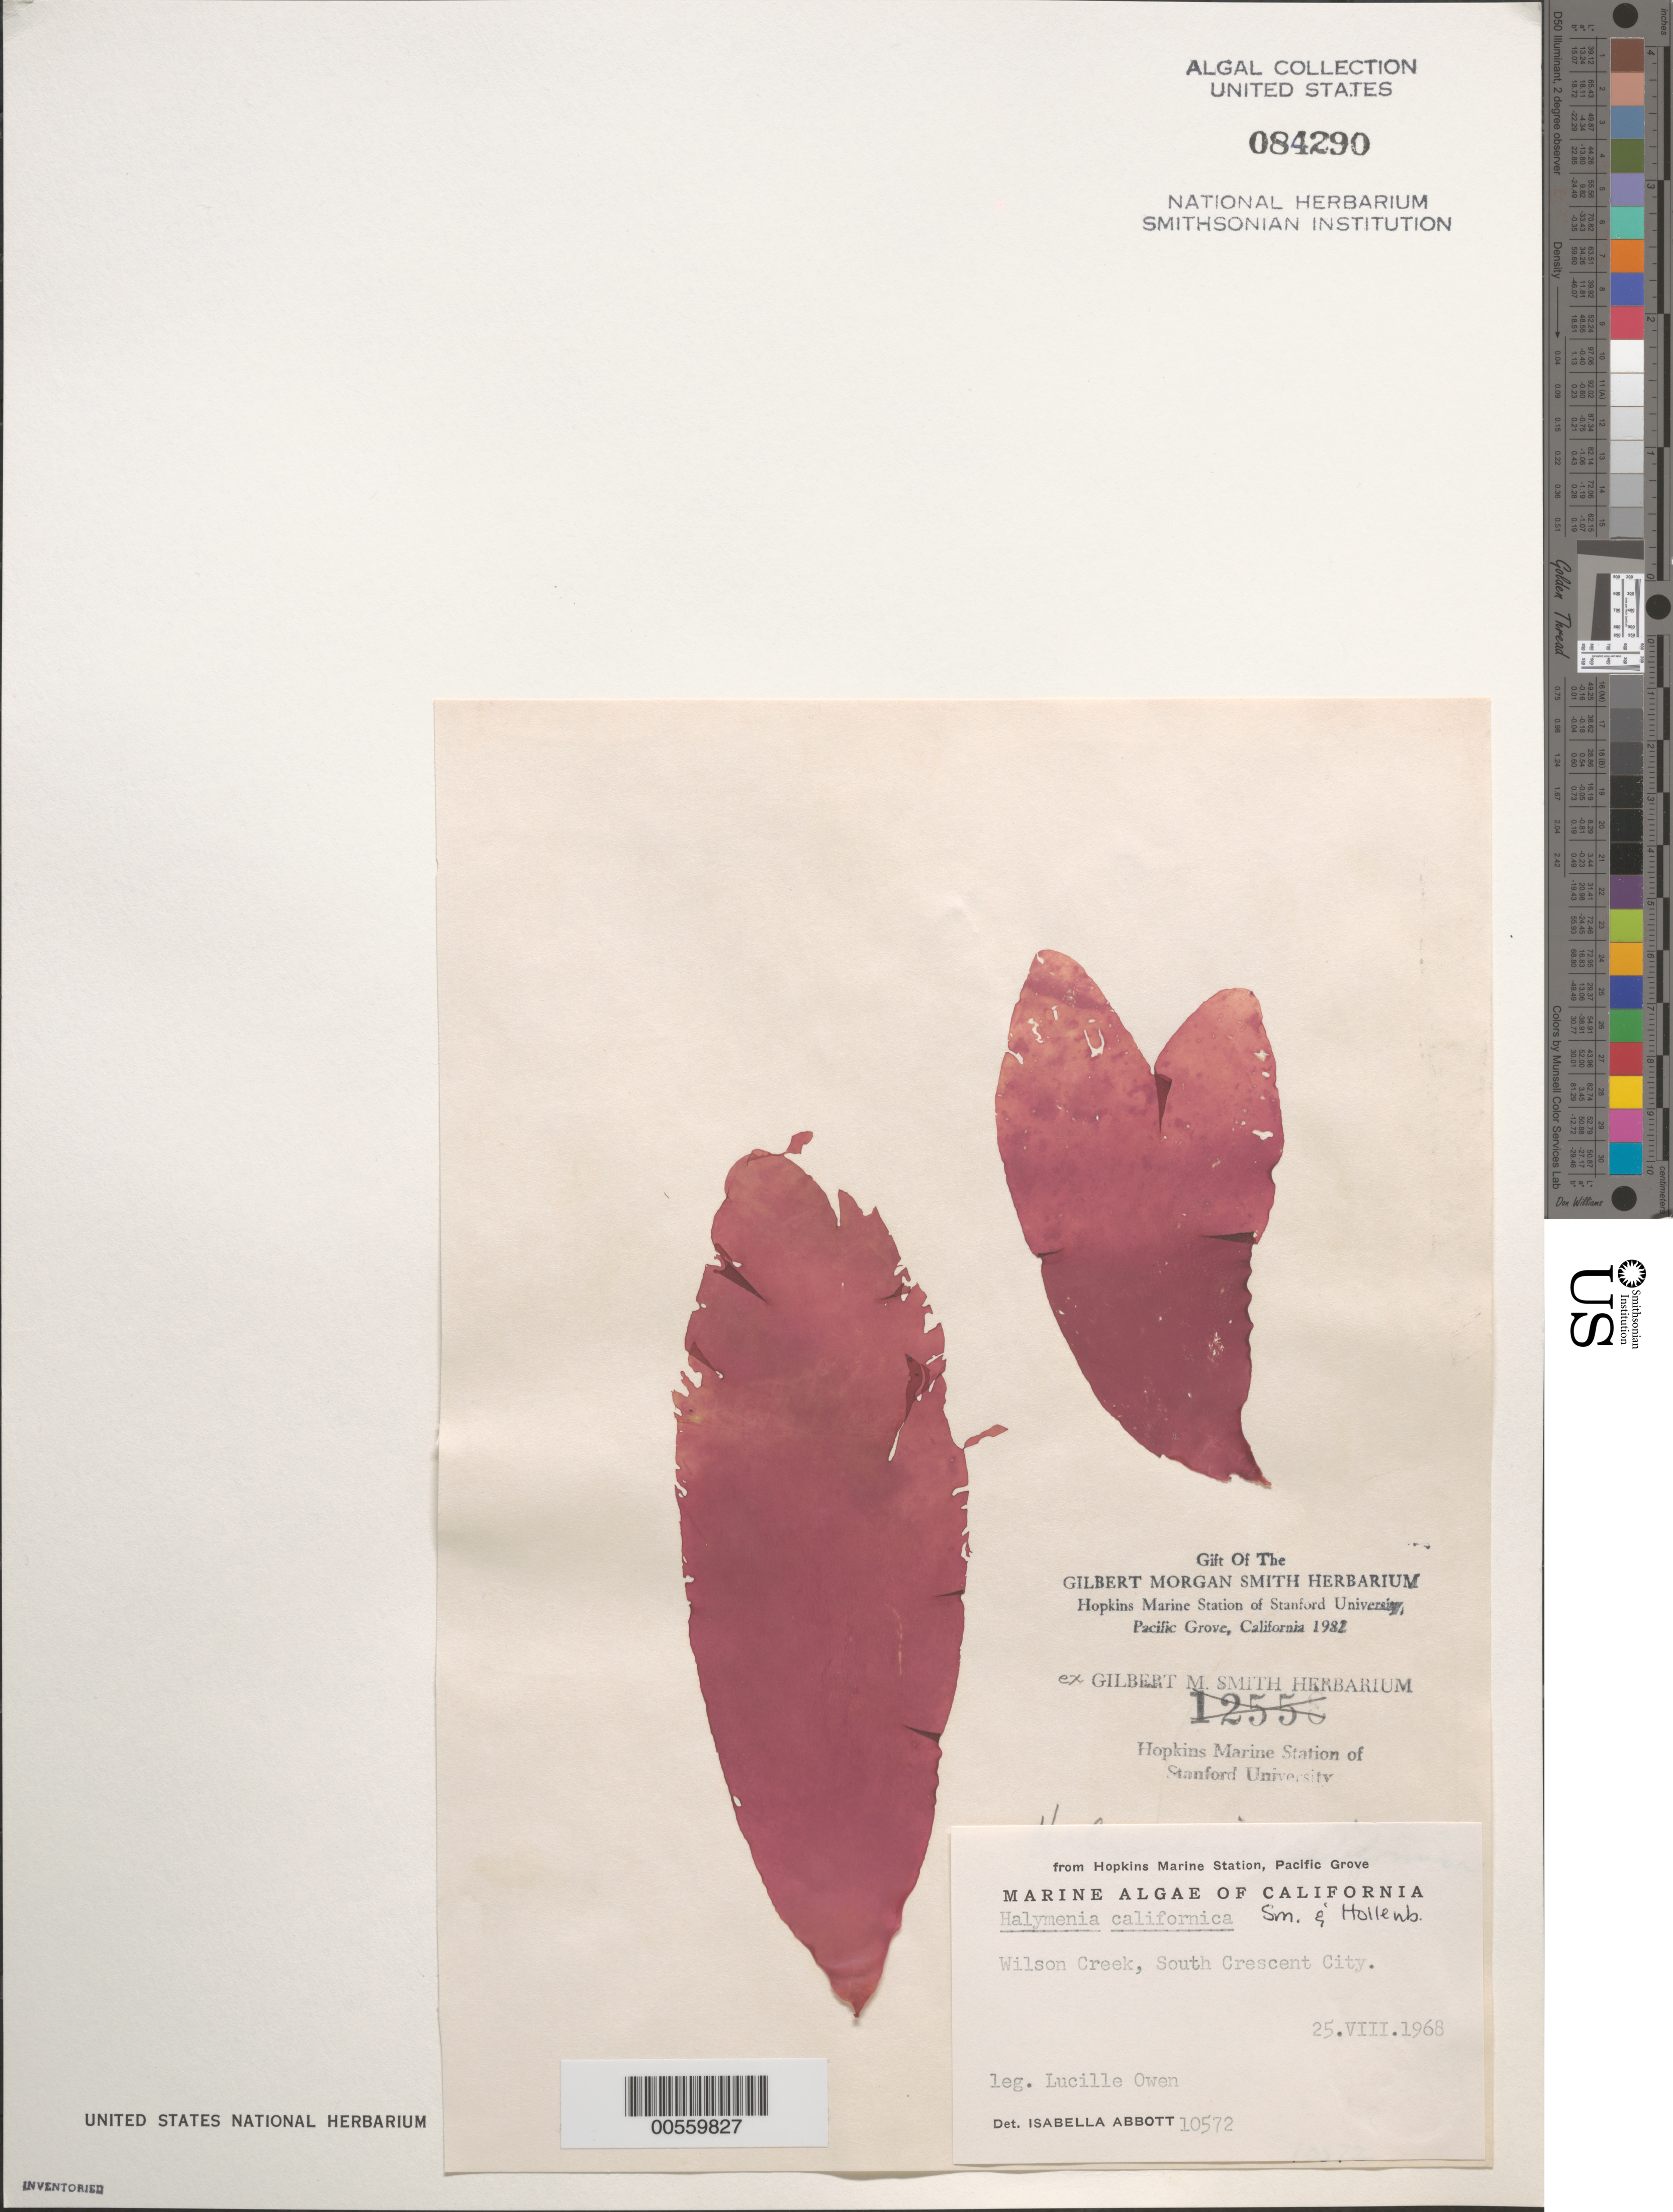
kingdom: Plantae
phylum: Rhodophyta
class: Florideophyceae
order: Halymeniales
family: Halymeniaceae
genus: Halymenia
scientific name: Halymenia californica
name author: G.M. Sm. & Hollenb.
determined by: Abbott, Isabella A.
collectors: L. Owen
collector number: IAA 10572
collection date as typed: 25 Aug 1968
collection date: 1968-08-25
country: United States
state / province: California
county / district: Del Norte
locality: Wilson Creek, south Crescent City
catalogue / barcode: US 84290